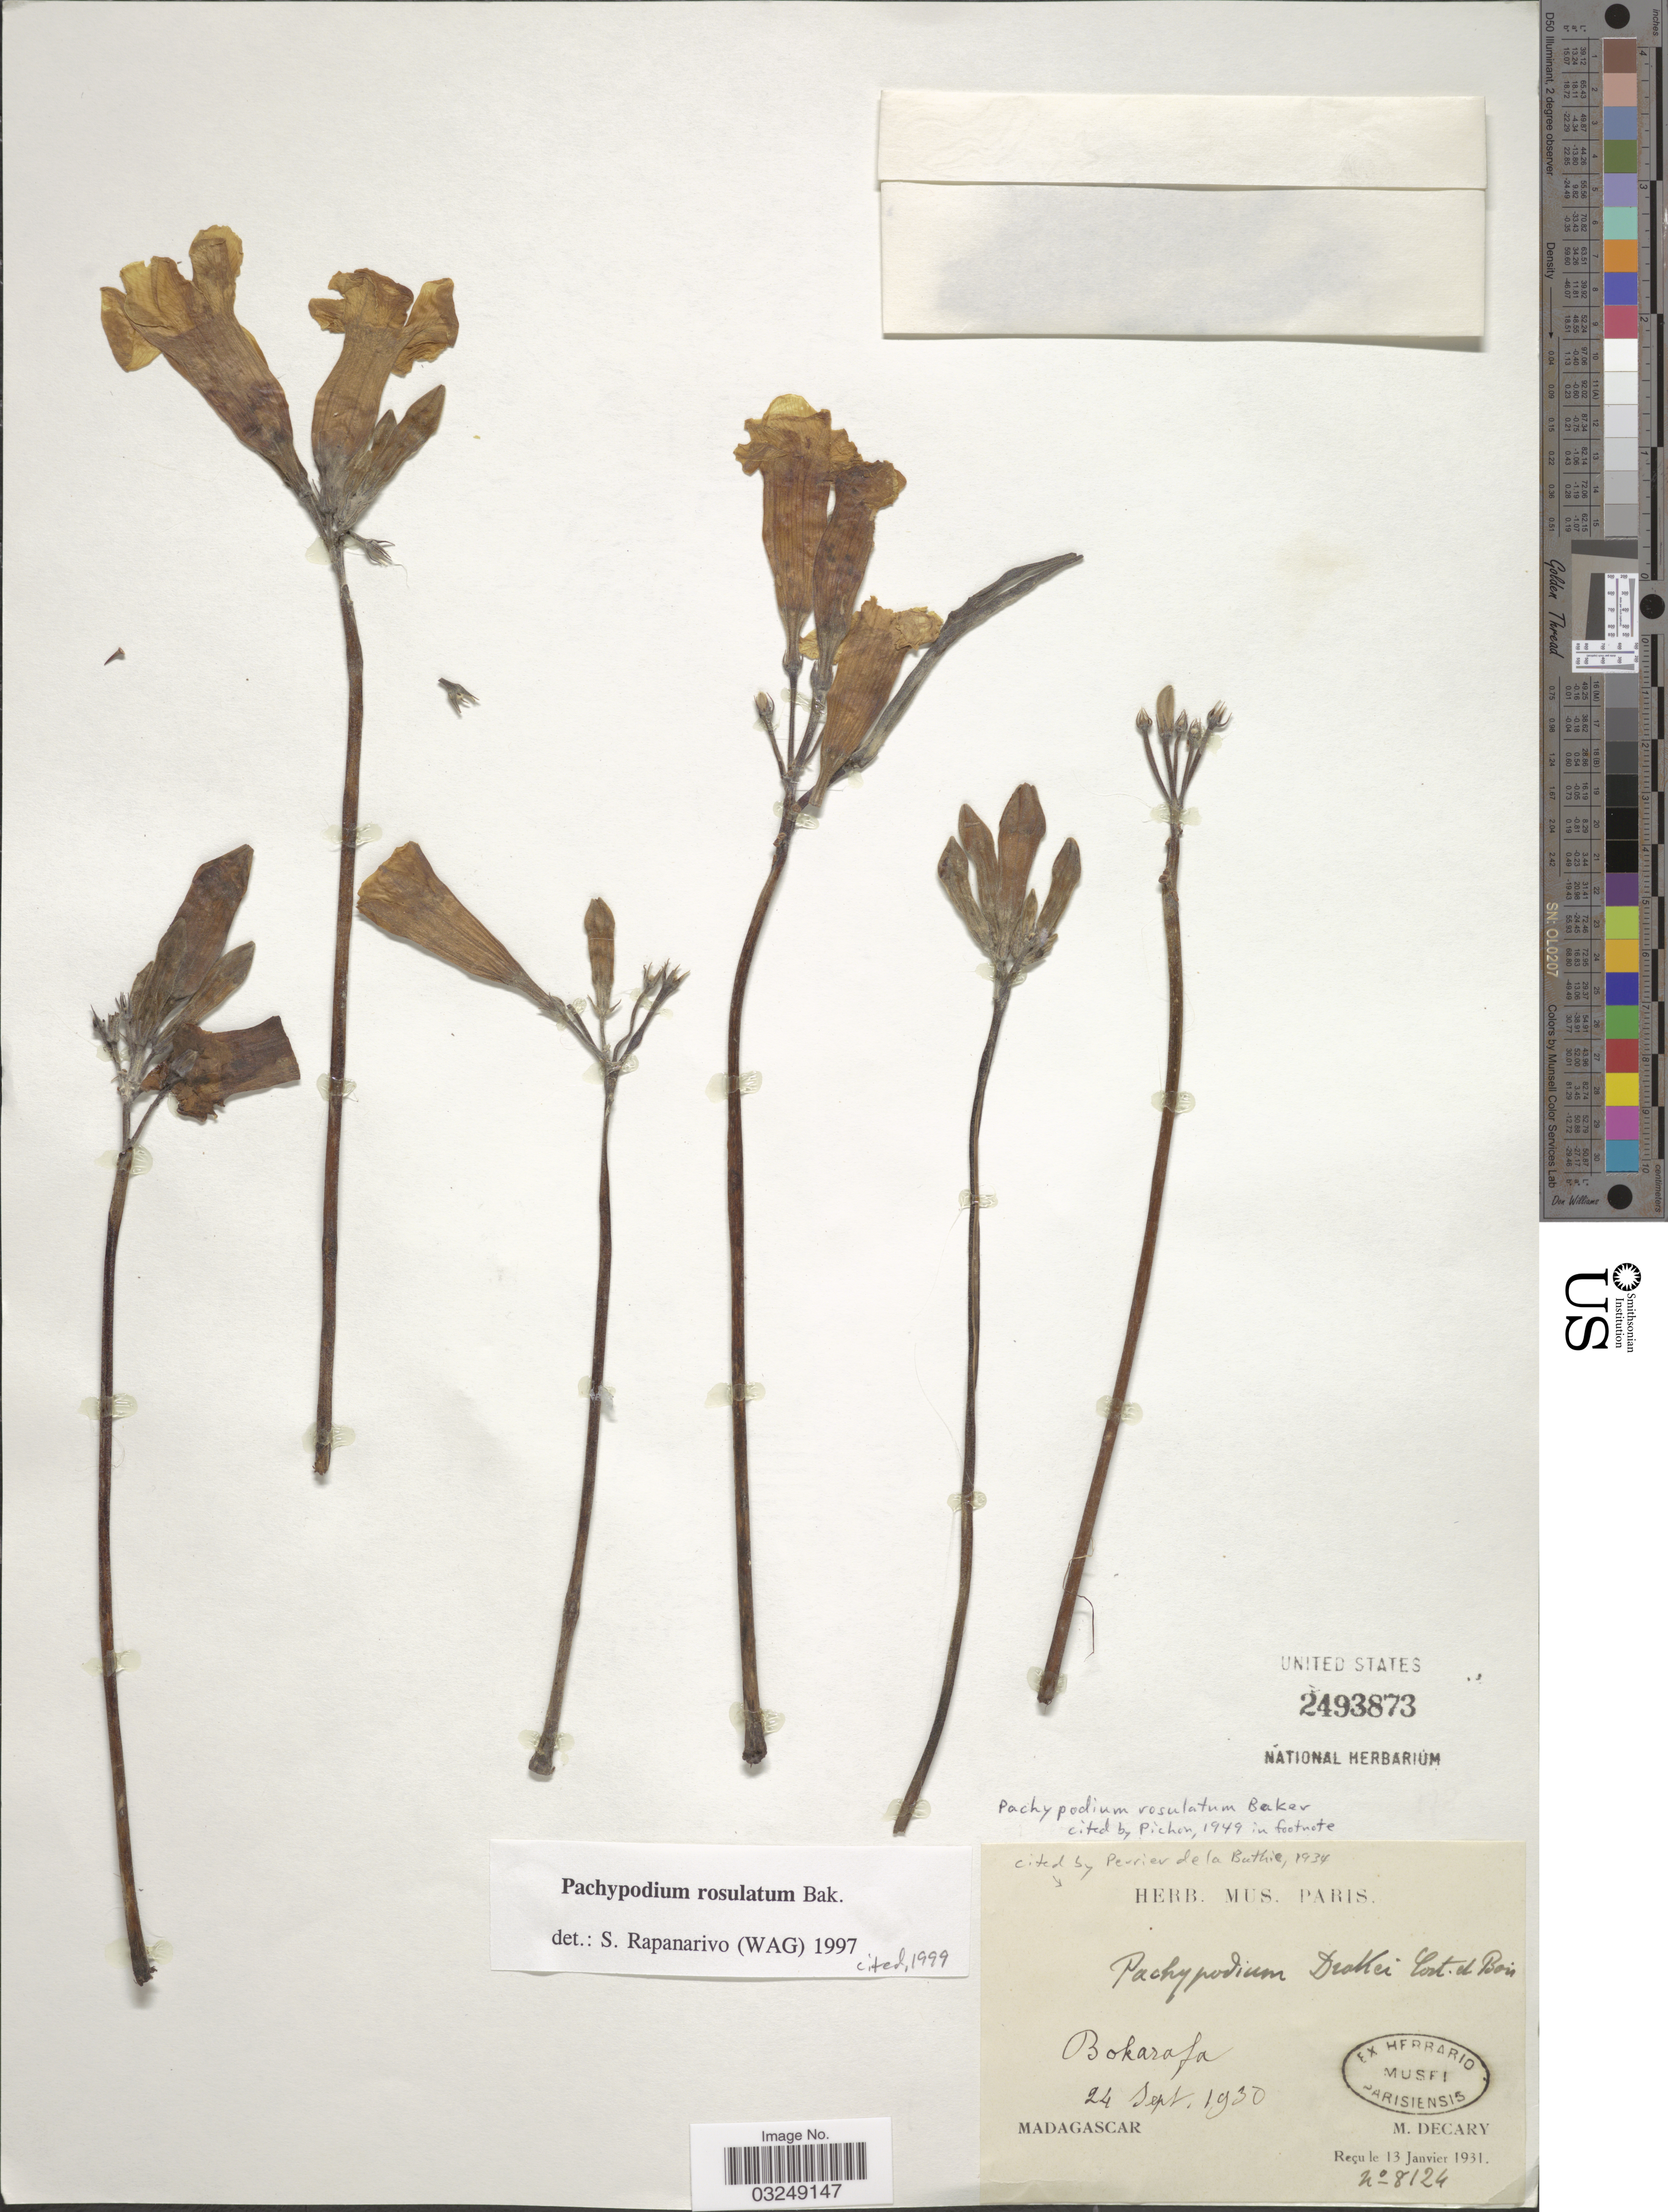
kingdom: Plantae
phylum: Tracheophyta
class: Magnoliopsida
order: Gentianales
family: Apocynaceae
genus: Pachypodium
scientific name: Pachypodium rosulatum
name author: Constantin. & Boiss.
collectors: R. Decary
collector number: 8124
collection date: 1930-09-24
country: Madagascar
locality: Bokarafa.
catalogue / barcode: US 2493873